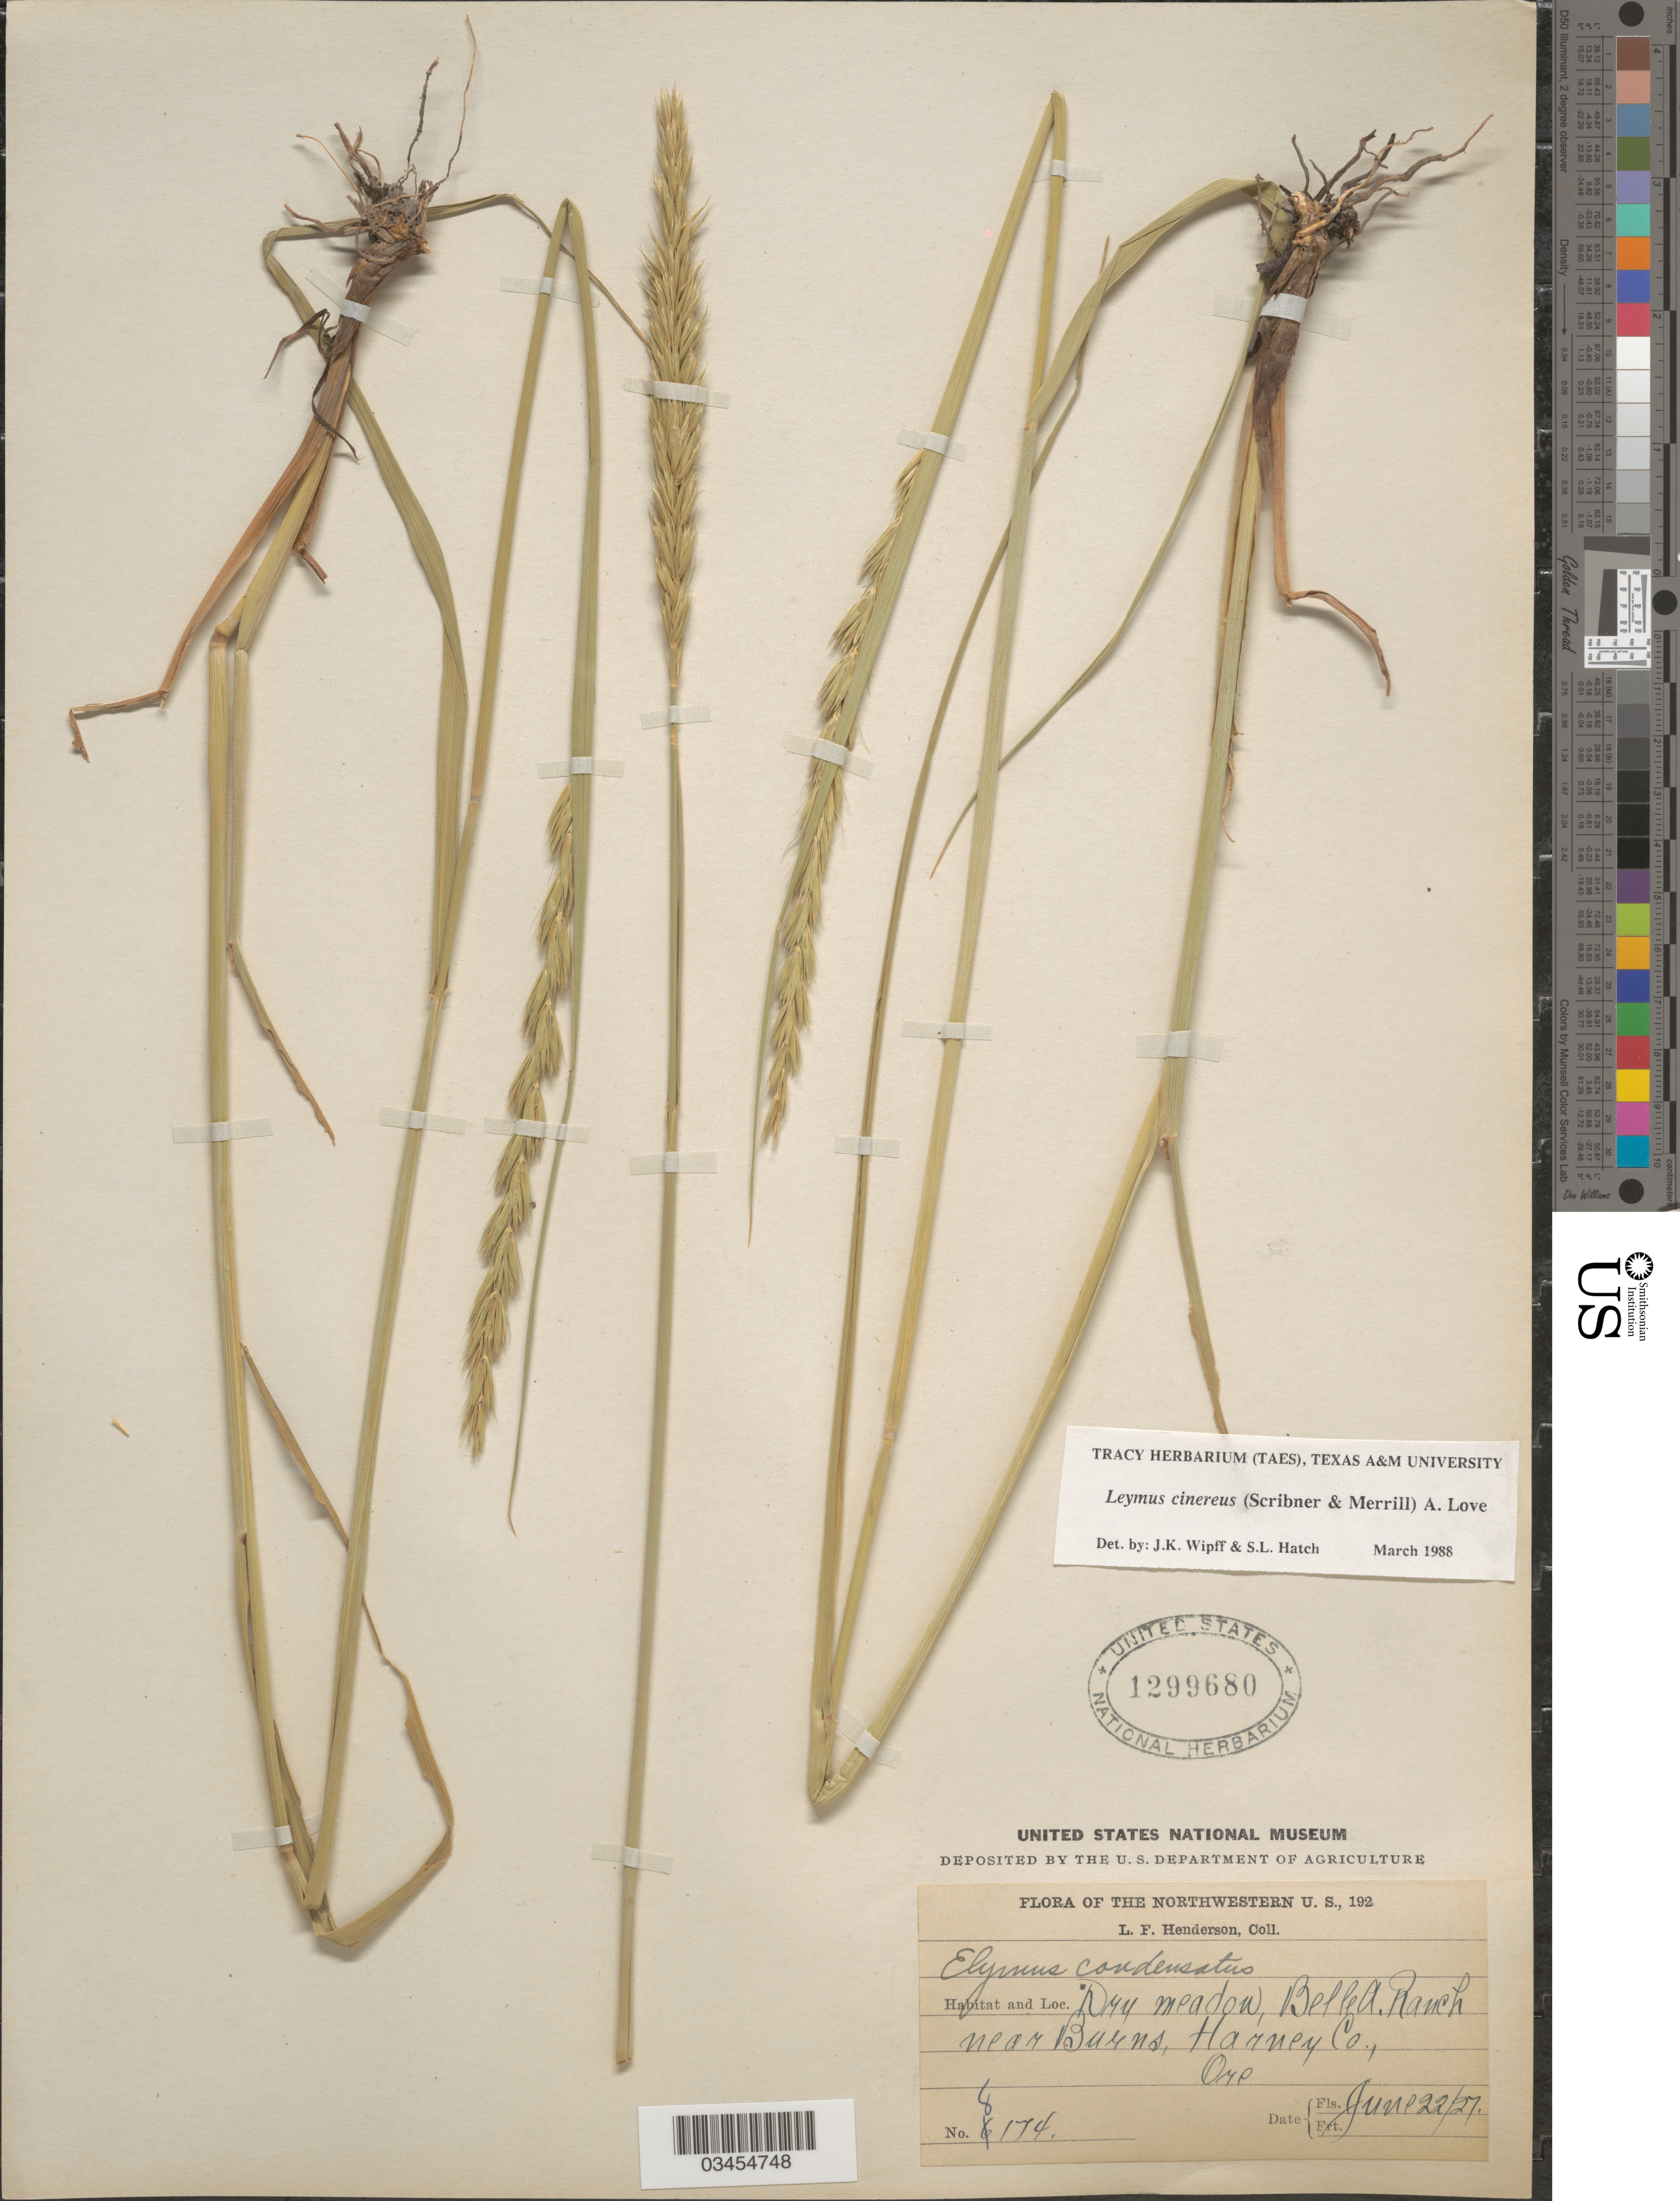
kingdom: Plantae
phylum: Tracheophyta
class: Liliopsida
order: Poales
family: Poaceae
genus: Leymus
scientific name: Leymus cinereus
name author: (Scribn. & Merr.) Á. Löve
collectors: L. Henderson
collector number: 8174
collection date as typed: Transcribed d/m/y: 22/6/27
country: United States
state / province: Oregon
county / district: Harney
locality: Dry meadow, Bellea Ranch near Burns, Harney Co.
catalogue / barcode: US 1299680